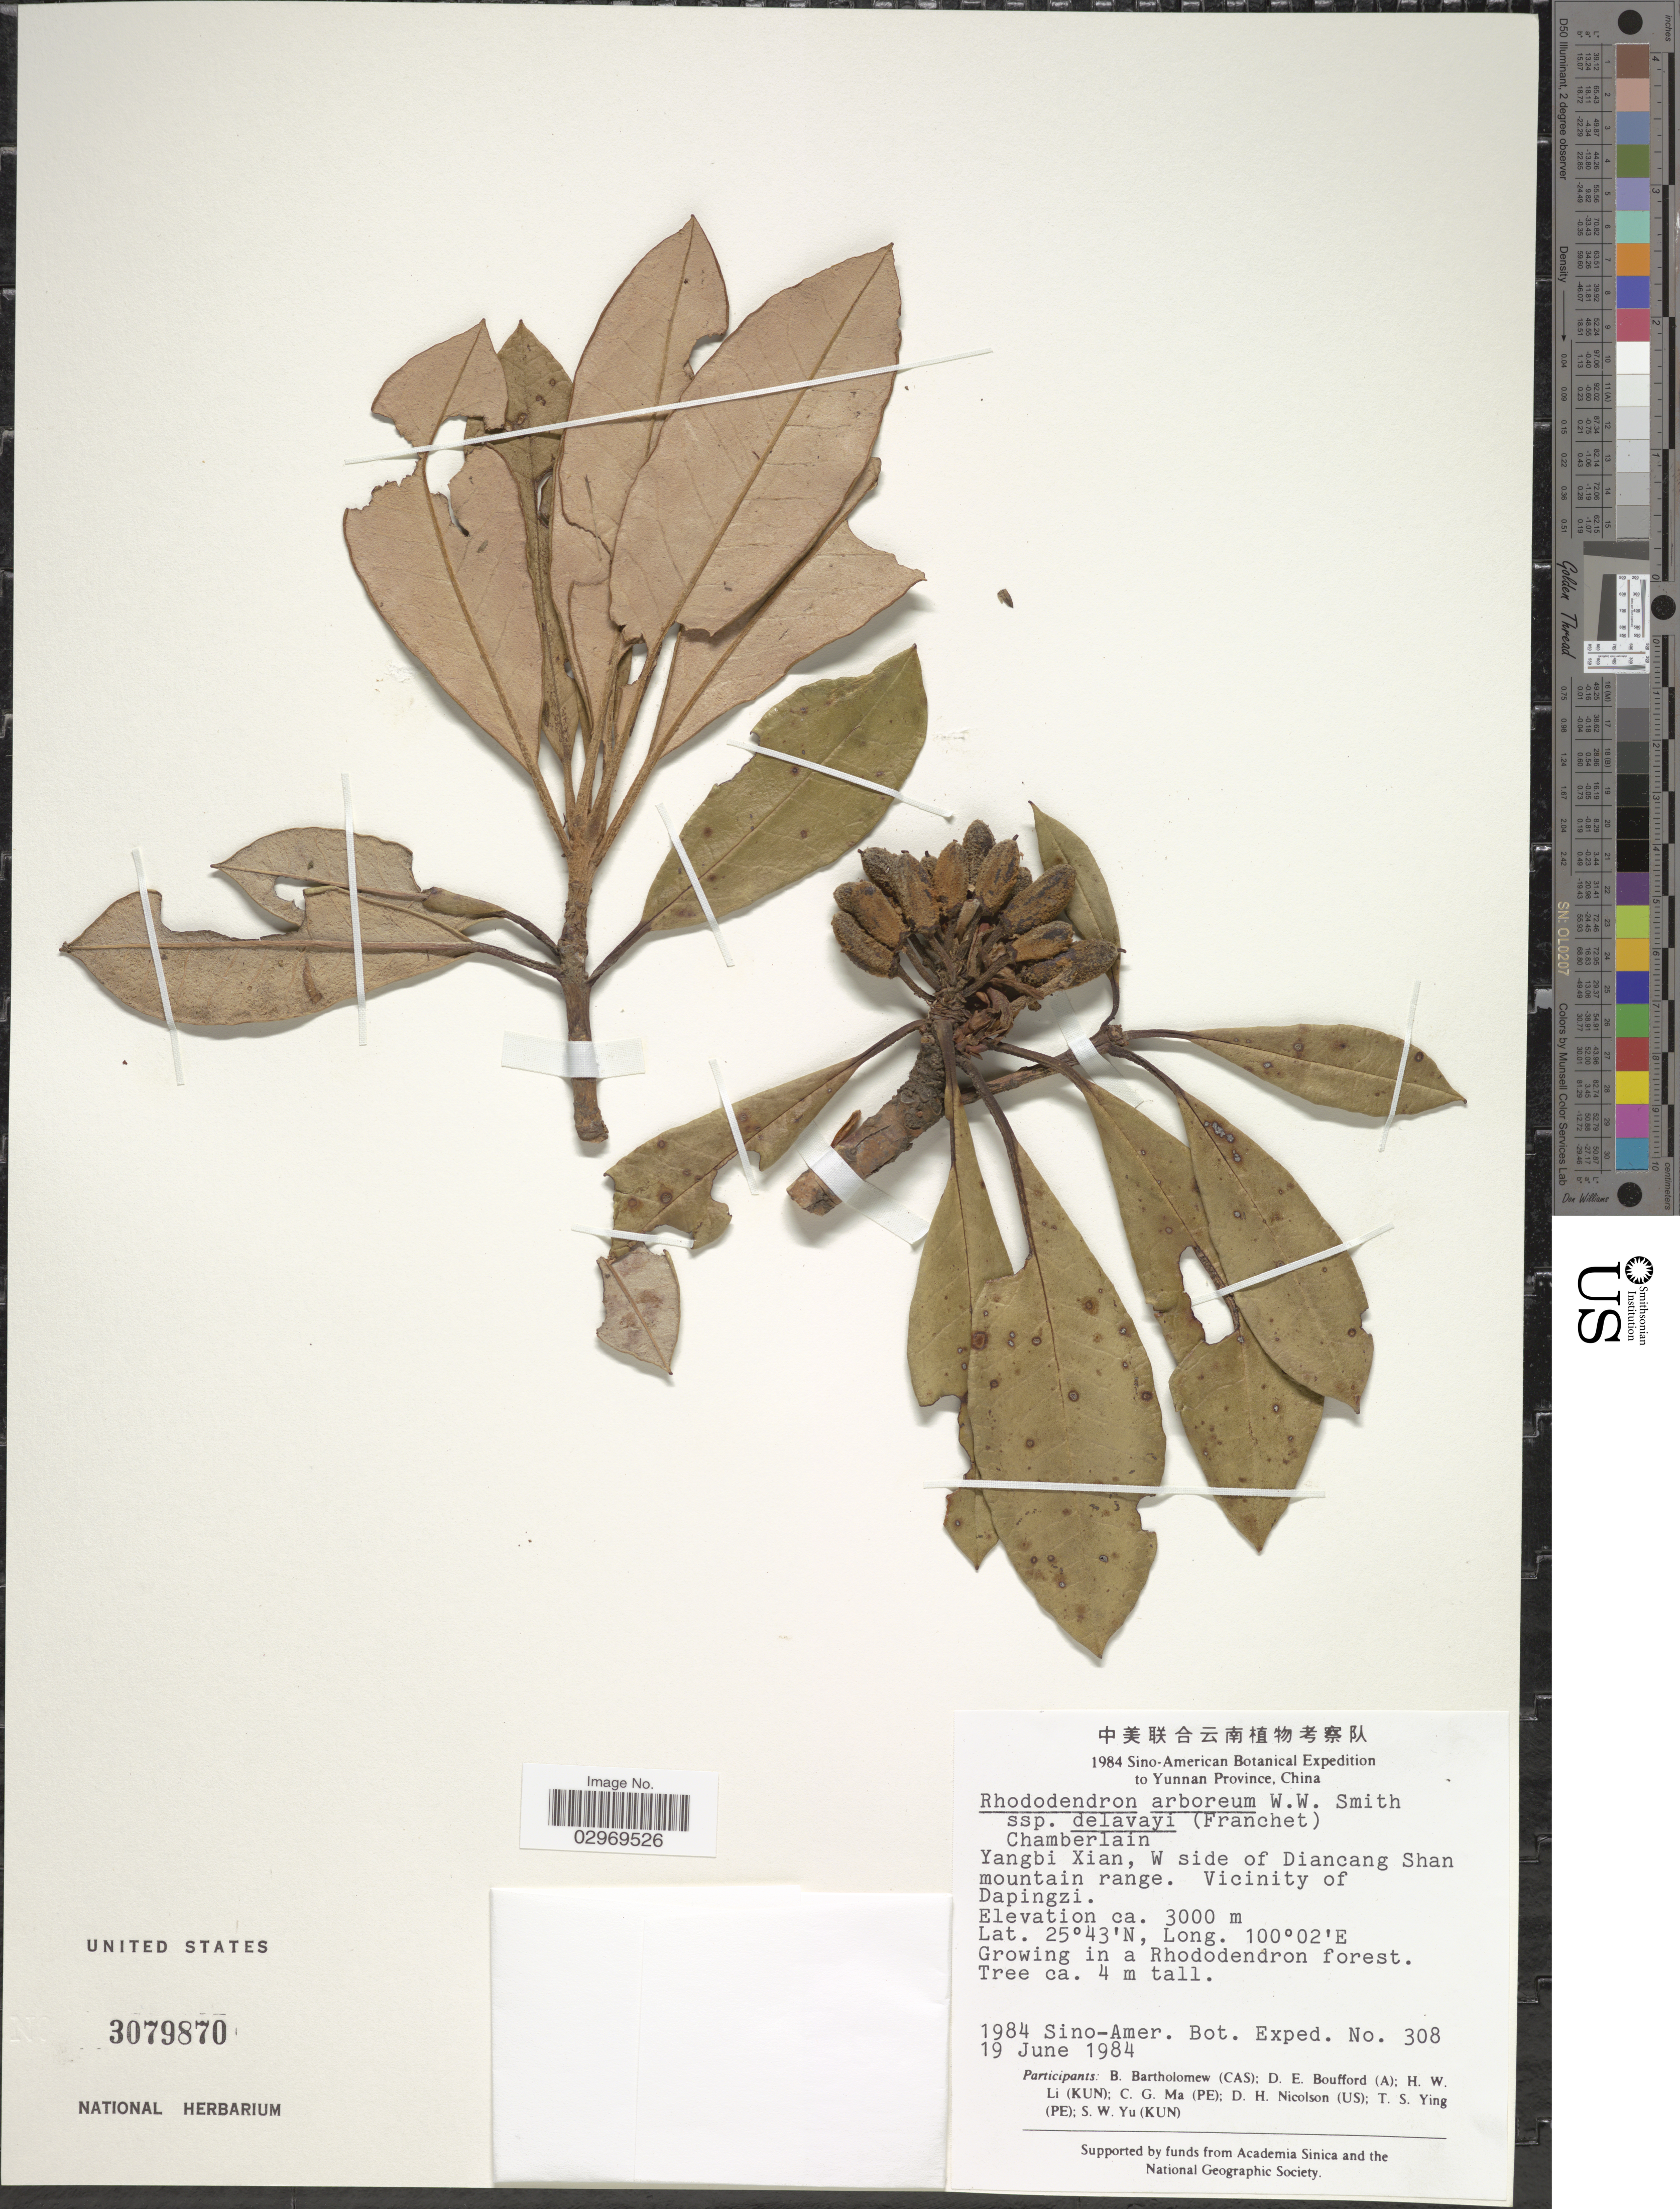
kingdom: Plantae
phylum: Tracheophyta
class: Magnoliopsida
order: Ericales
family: Ericaceae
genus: Rhododendron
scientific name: Rhododendron arboreum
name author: Sm.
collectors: B. Bartholomew, D. E. Boufford, H. W. Li, C. Ma & et al.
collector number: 308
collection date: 1984-06-19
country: China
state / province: Yunnan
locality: Yangbi Xian, W side of Diancang Shan mountain range, Vicinity of Dapingzi.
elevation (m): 3000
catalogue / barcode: US 3079870